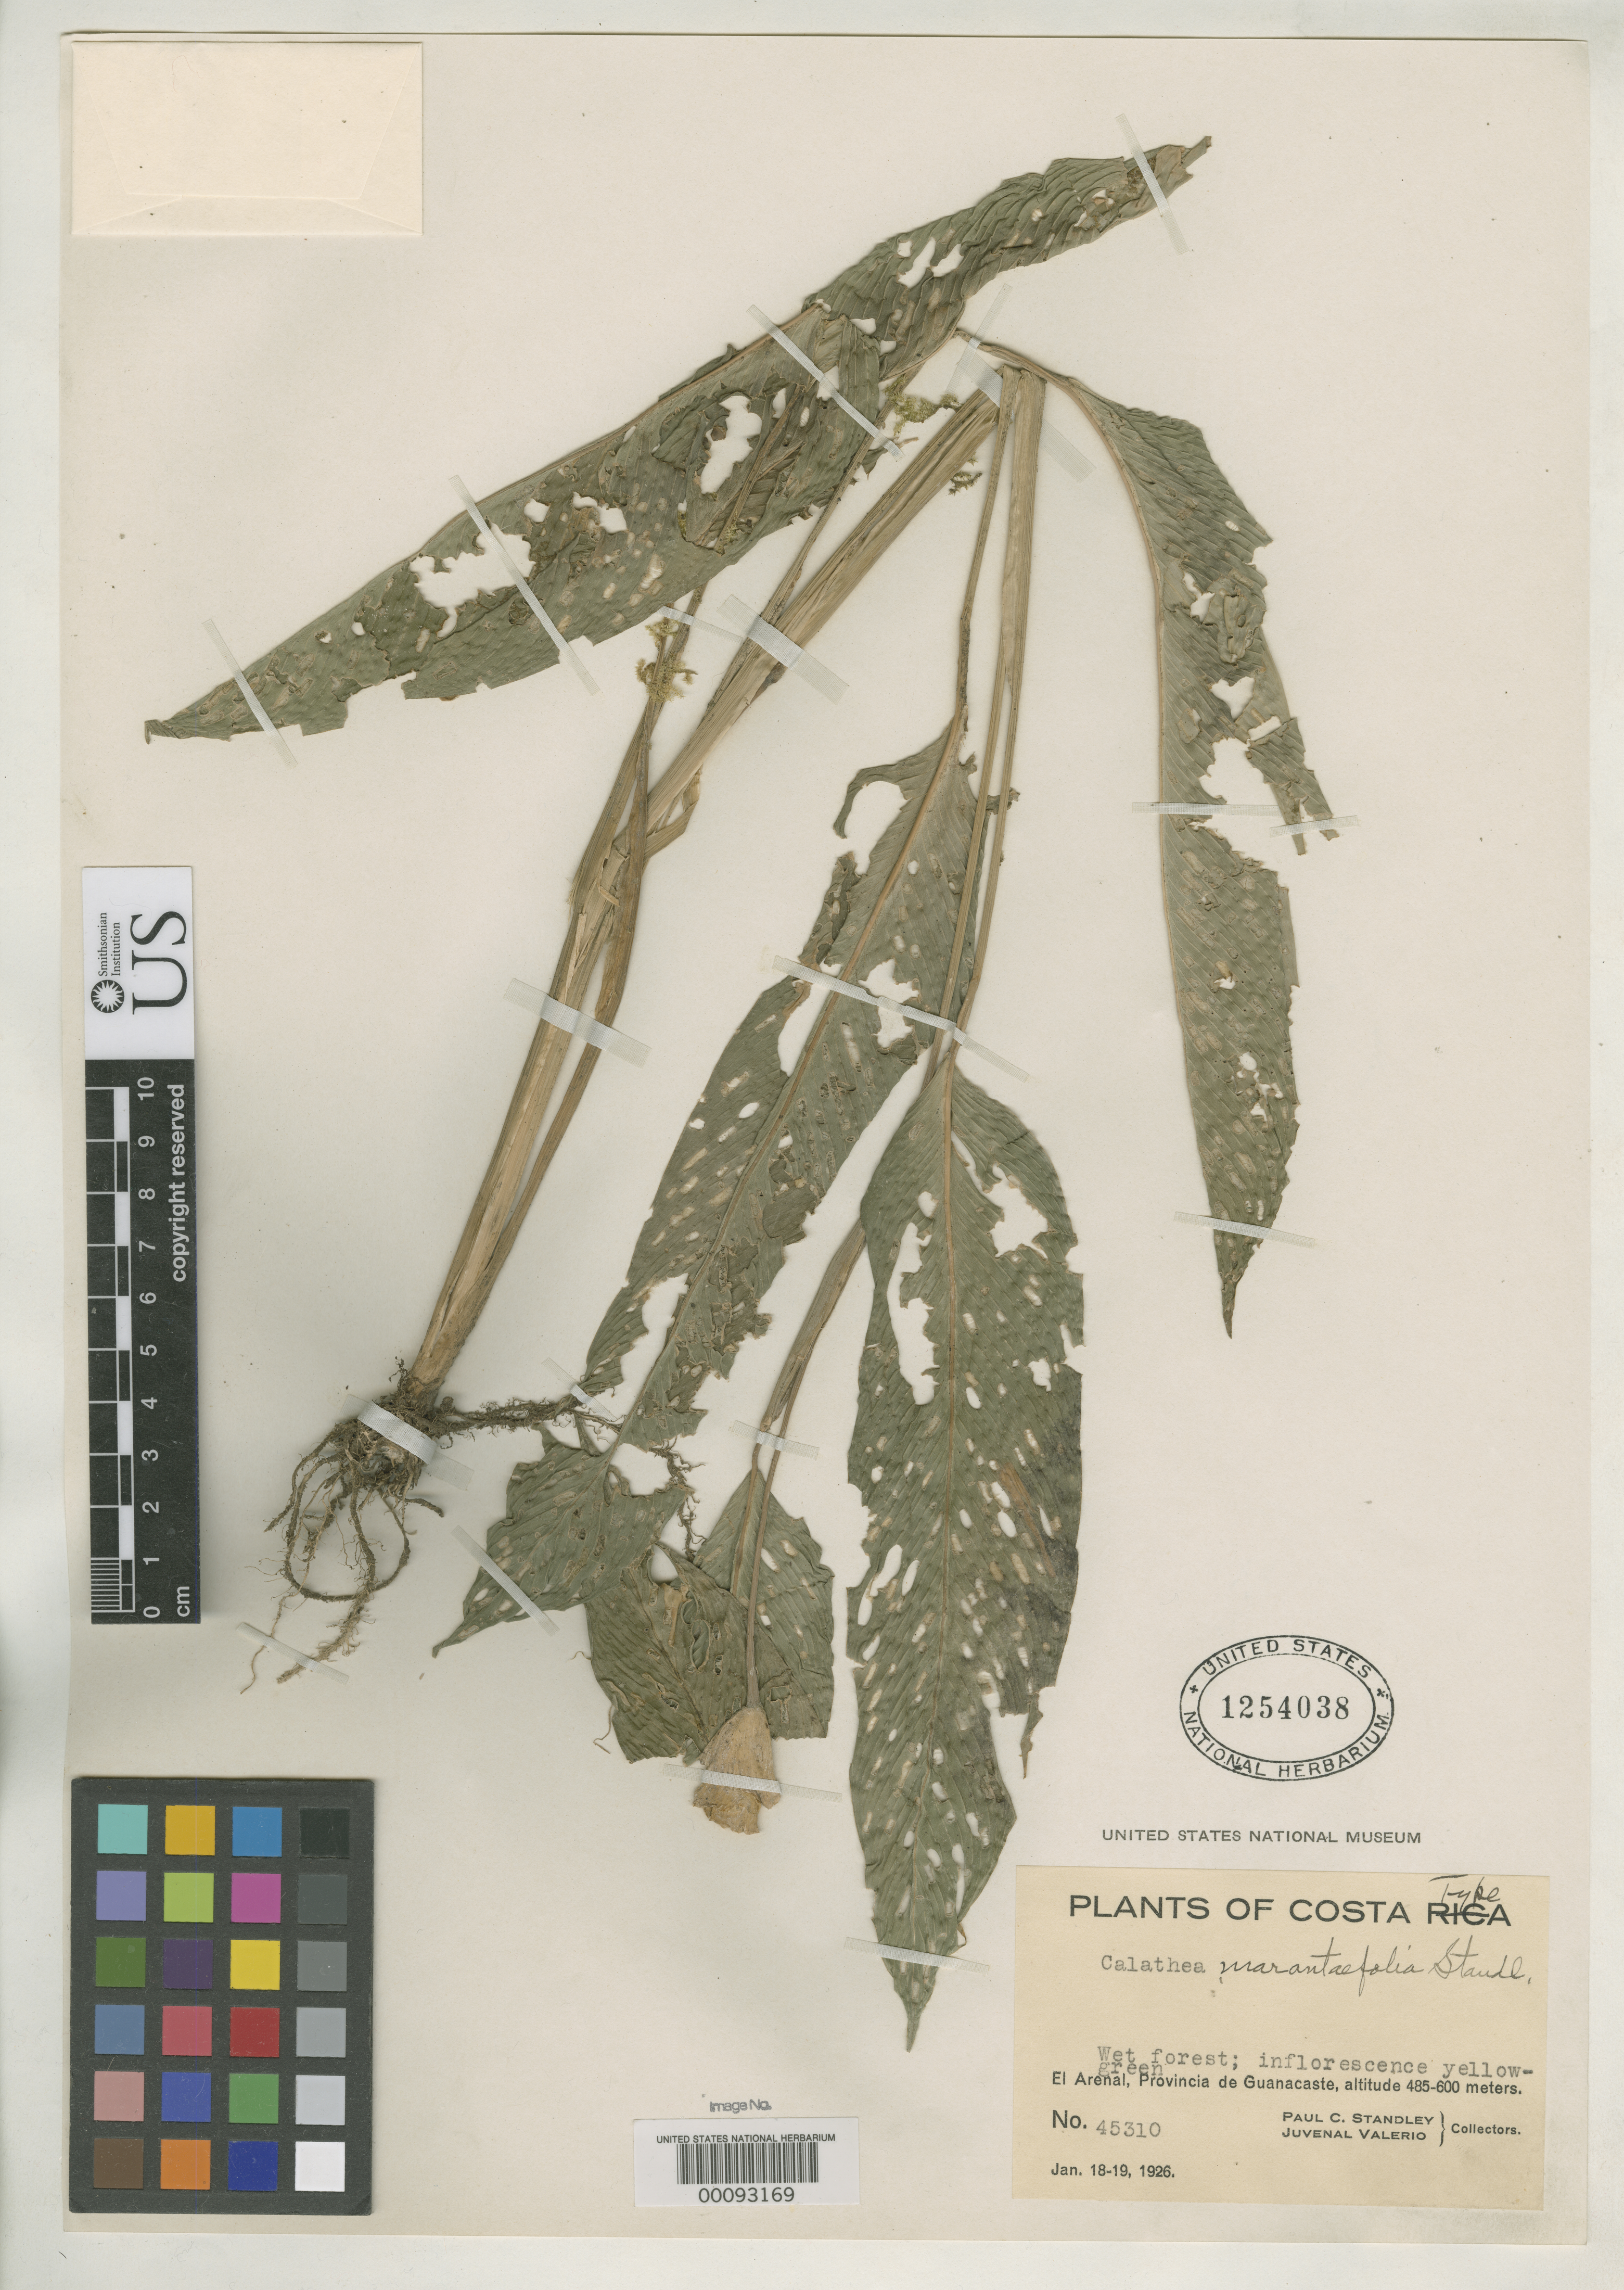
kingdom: Plantae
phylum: Tracheophyta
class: Liliopsida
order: Zingiberales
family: Marantaceae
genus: Calathea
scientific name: Calathea marantifolia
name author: Standl.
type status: Holotype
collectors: P. C. Standley & J. Valerio R.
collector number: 45310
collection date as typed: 18 Jan 1926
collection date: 1926-01-18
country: Costa Rica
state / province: Guanacaste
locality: El Arenal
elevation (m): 485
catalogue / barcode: US 1254038